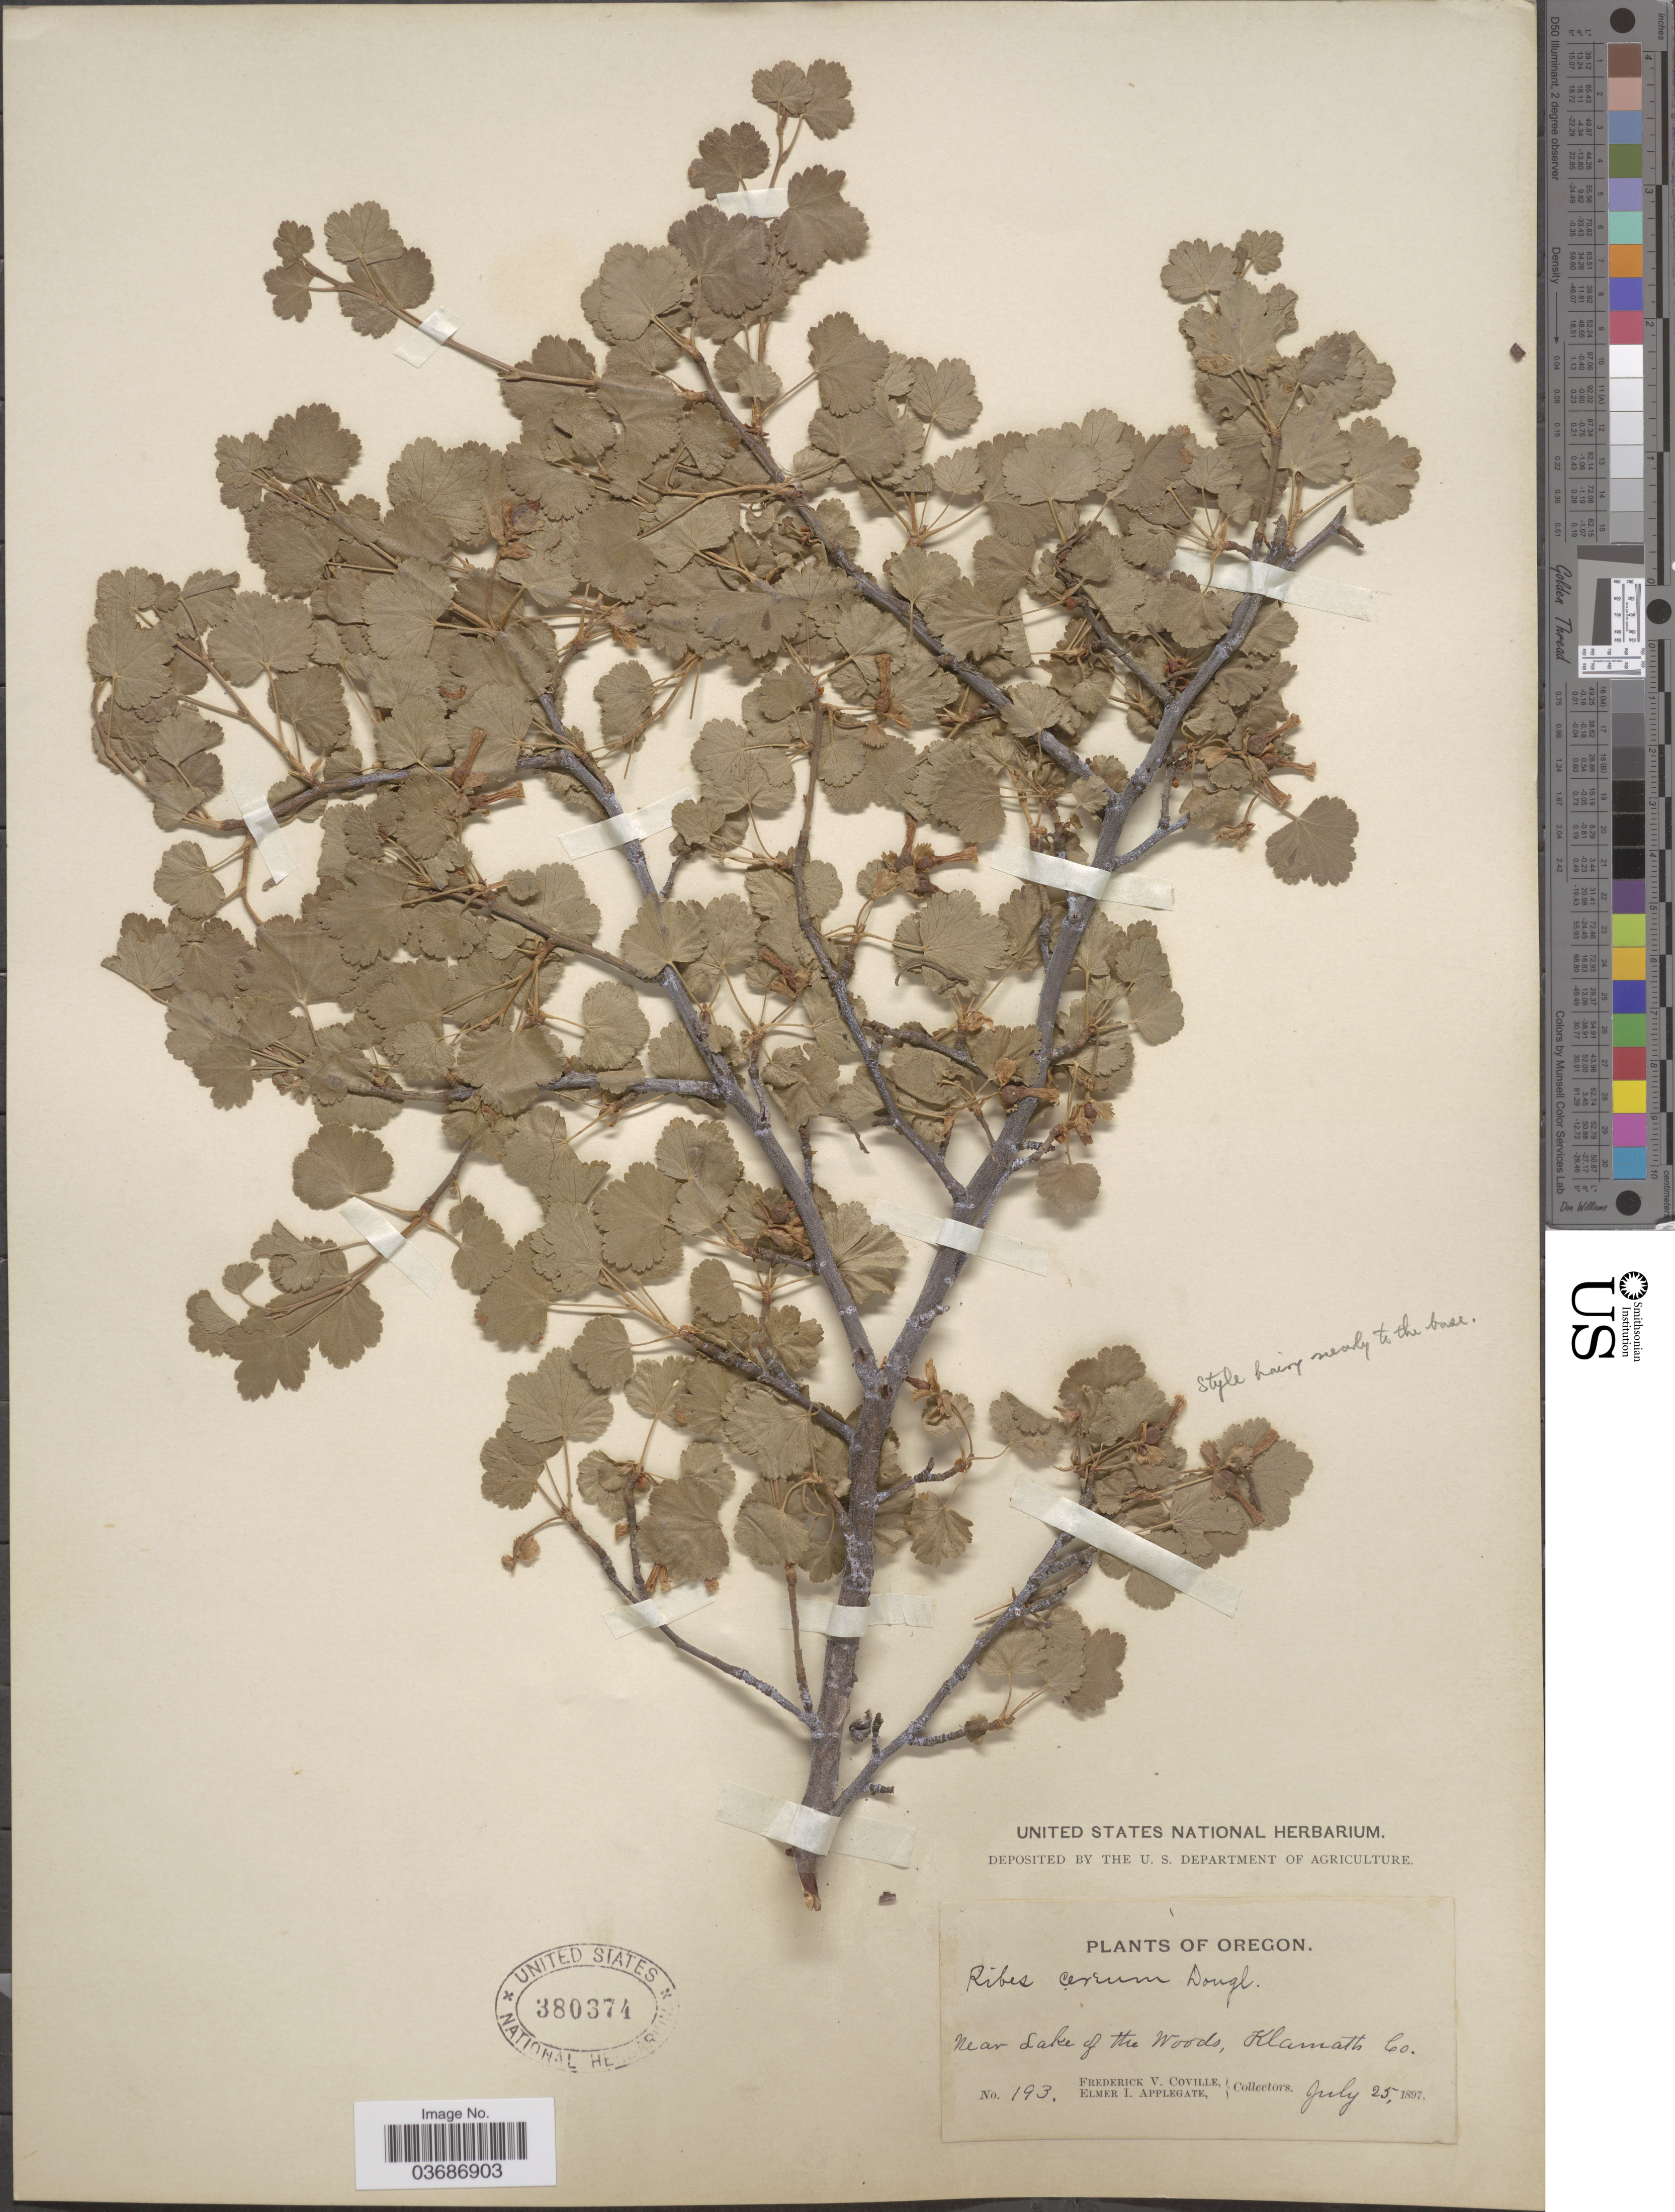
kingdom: Plantae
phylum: Tracheophyta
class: Magnoliopsida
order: Saxifragales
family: Grossulariaceae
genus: Ribes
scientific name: Ribes cereum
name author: Douglas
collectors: F. V. Coville & E. I. Applegate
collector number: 193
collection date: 1897-07-25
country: United States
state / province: Oregon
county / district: Klamath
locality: Near Lake of the Woods, Klamath Co.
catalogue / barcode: US 380374